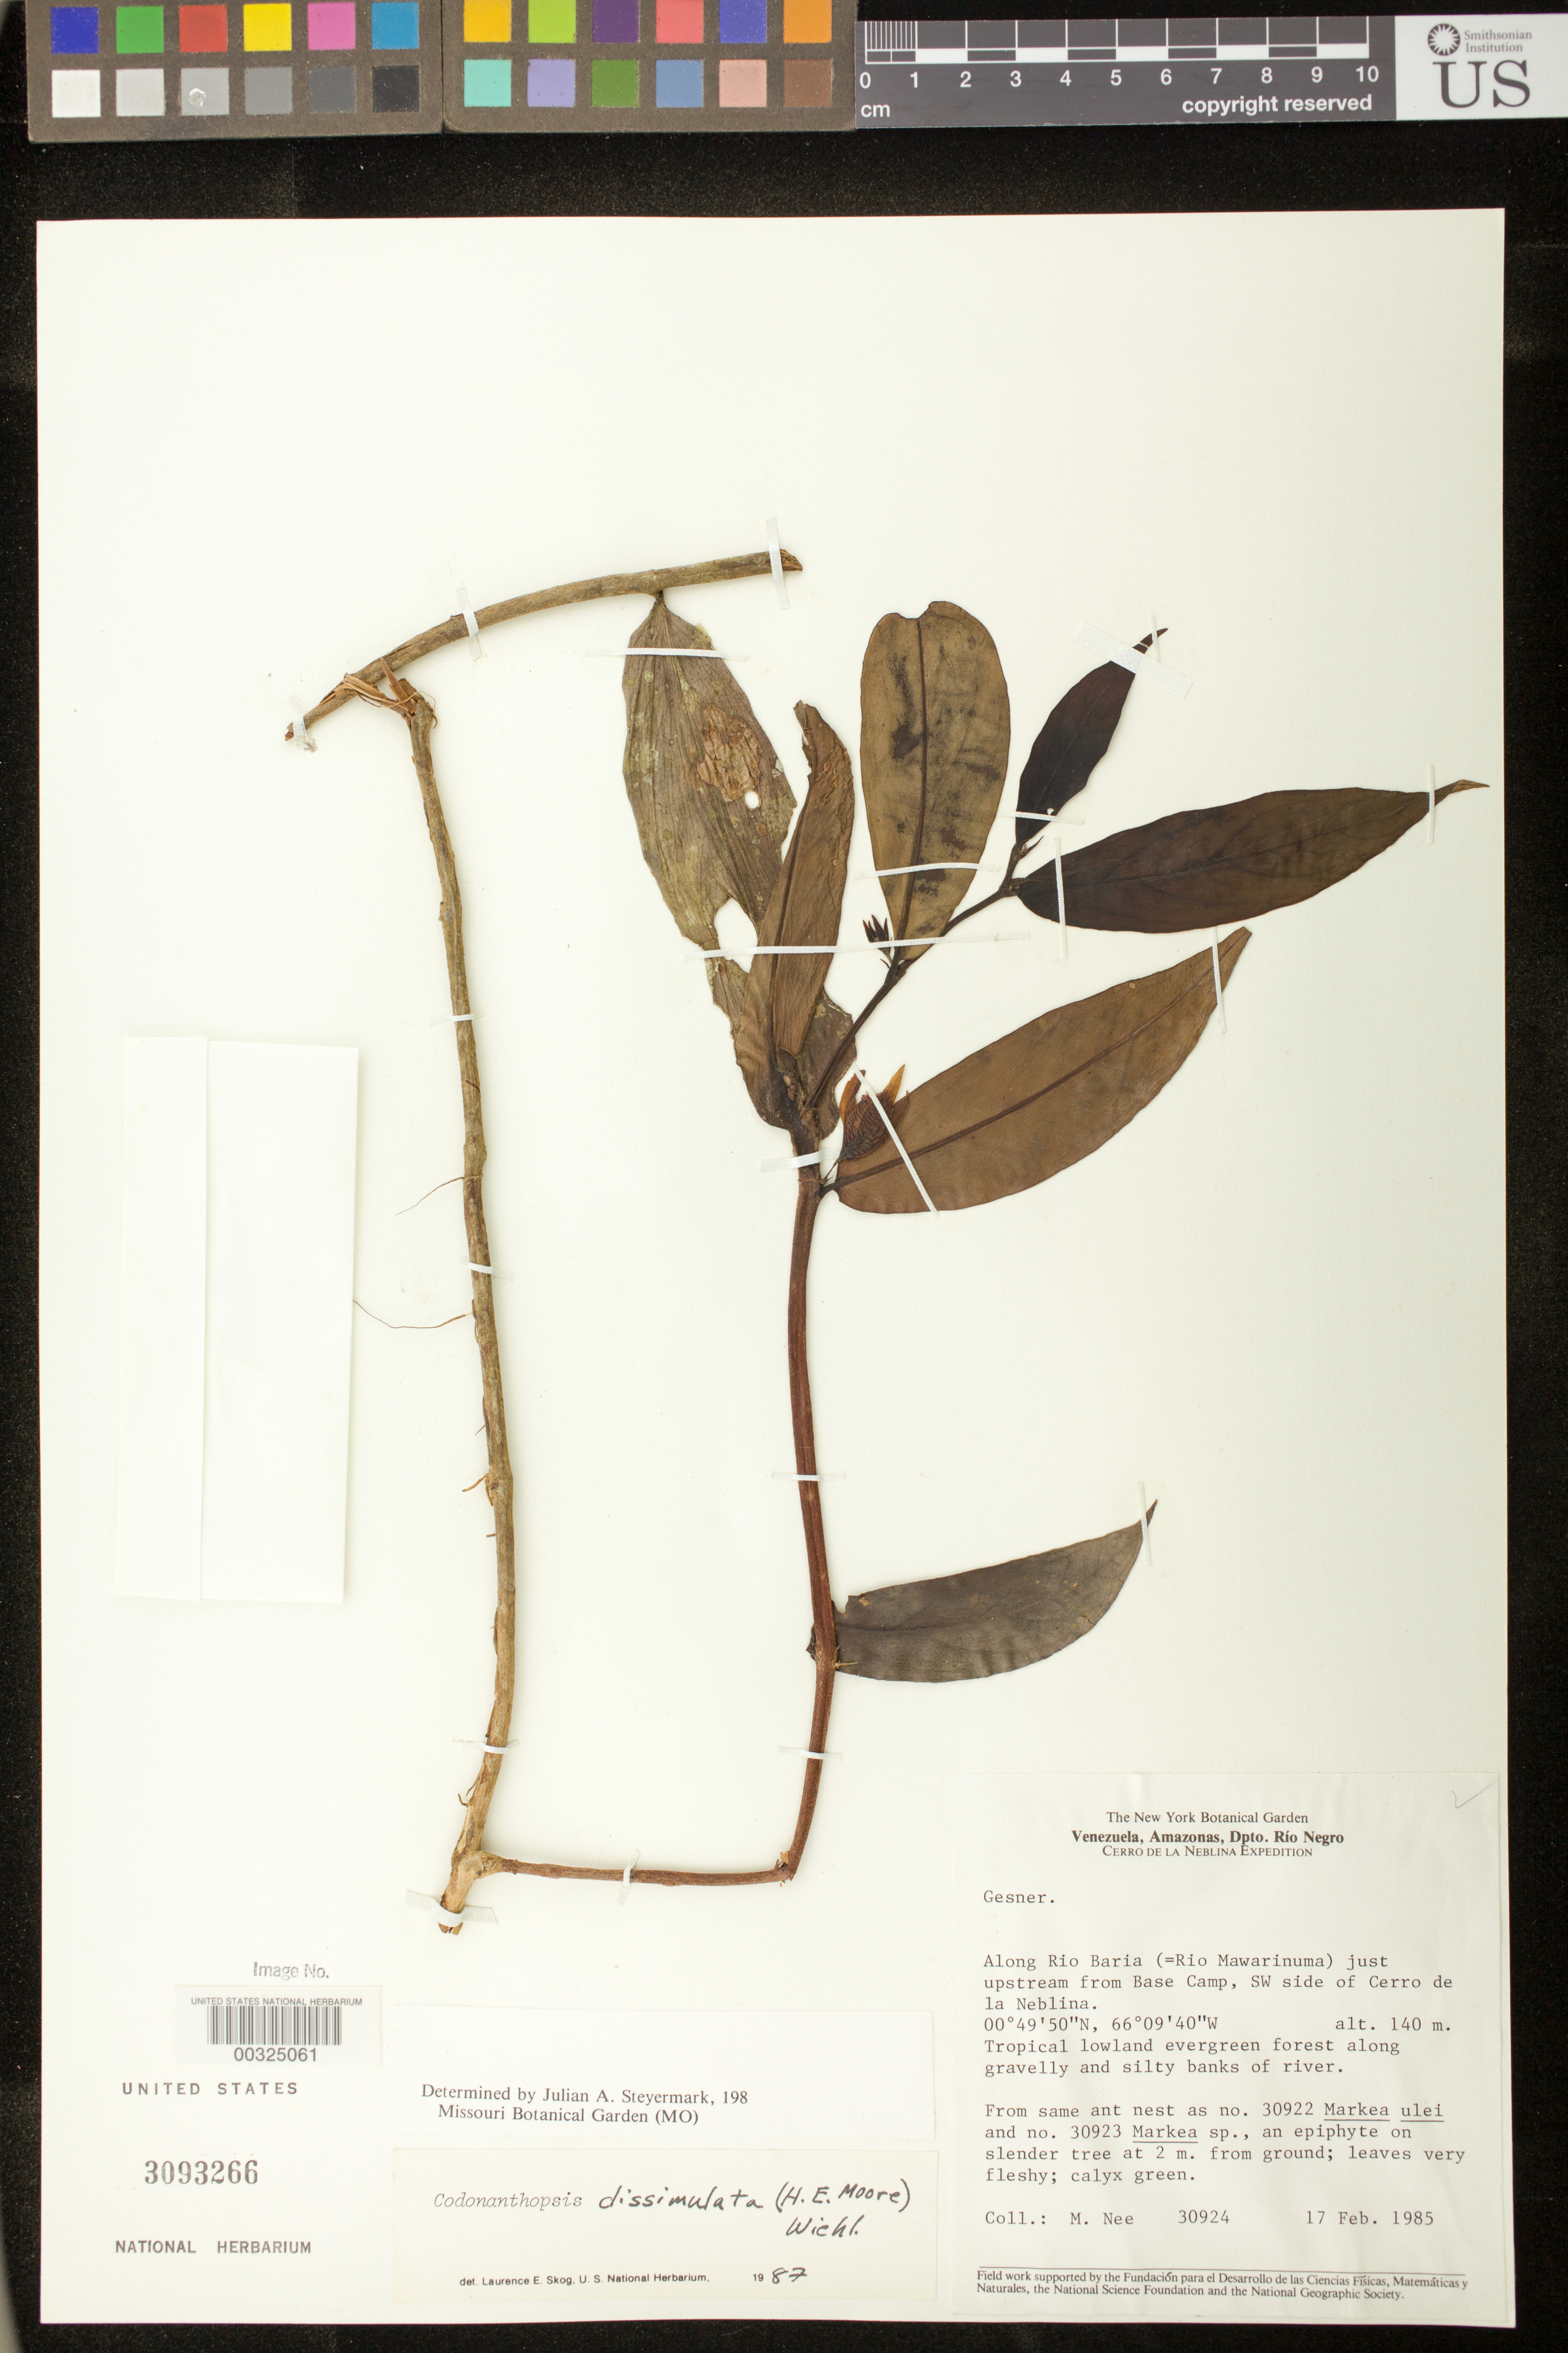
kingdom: Plantae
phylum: Tracheophyta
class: Magnoliopsida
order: Lamiales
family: Gesneriaceae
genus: Codonanthopsis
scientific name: Codonanthopsis dissimulata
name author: (H.E. Moore) Wiehler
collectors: M. Nee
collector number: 30924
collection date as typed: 17 Feb 1985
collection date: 1985-02-17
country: Venezuela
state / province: Amazonas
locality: Rio Negro Dept., along Rio Baria (=Rio Mawarinuma) just upstream from base camp, SW side of Cerro de la Neblina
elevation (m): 140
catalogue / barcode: US 3093266